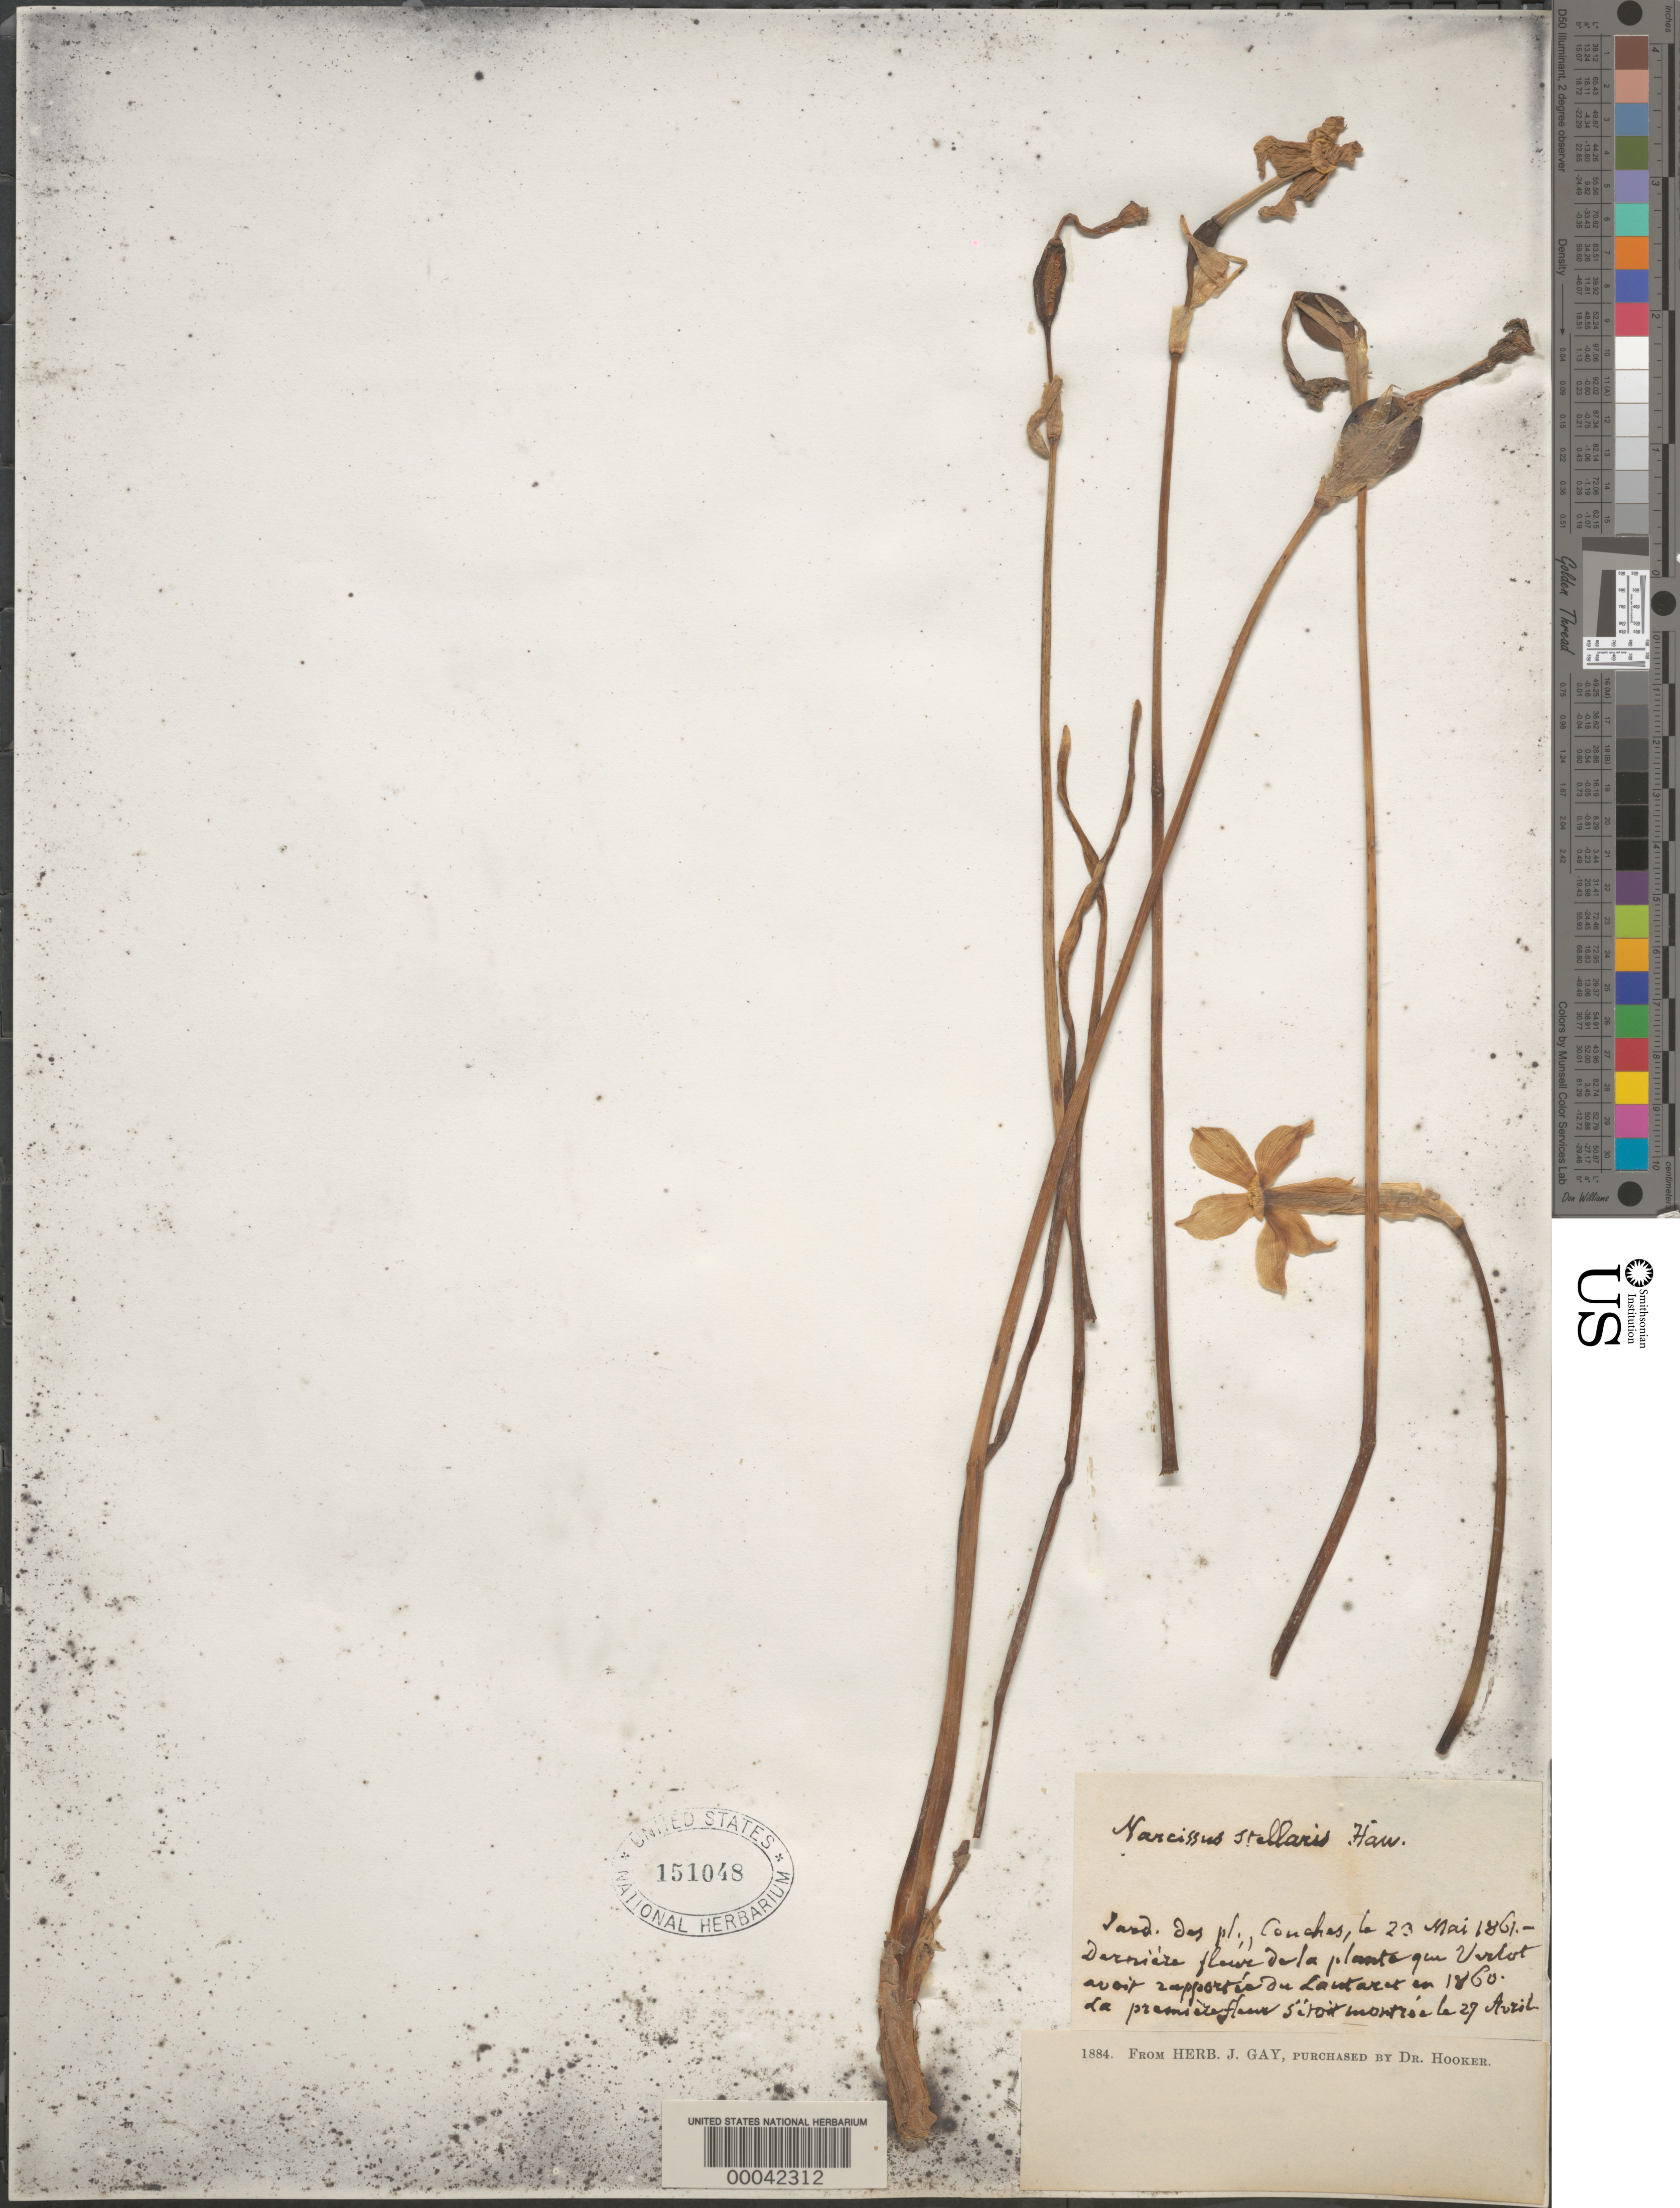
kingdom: Plantae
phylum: Tracheophyta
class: Liliopsida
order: Asparagales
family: Amaryllidaceae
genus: Narcissus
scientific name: Narcissus stellaris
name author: Haw.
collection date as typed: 1860 to 23 -- 1861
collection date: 1860/1861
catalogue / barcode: US 151048